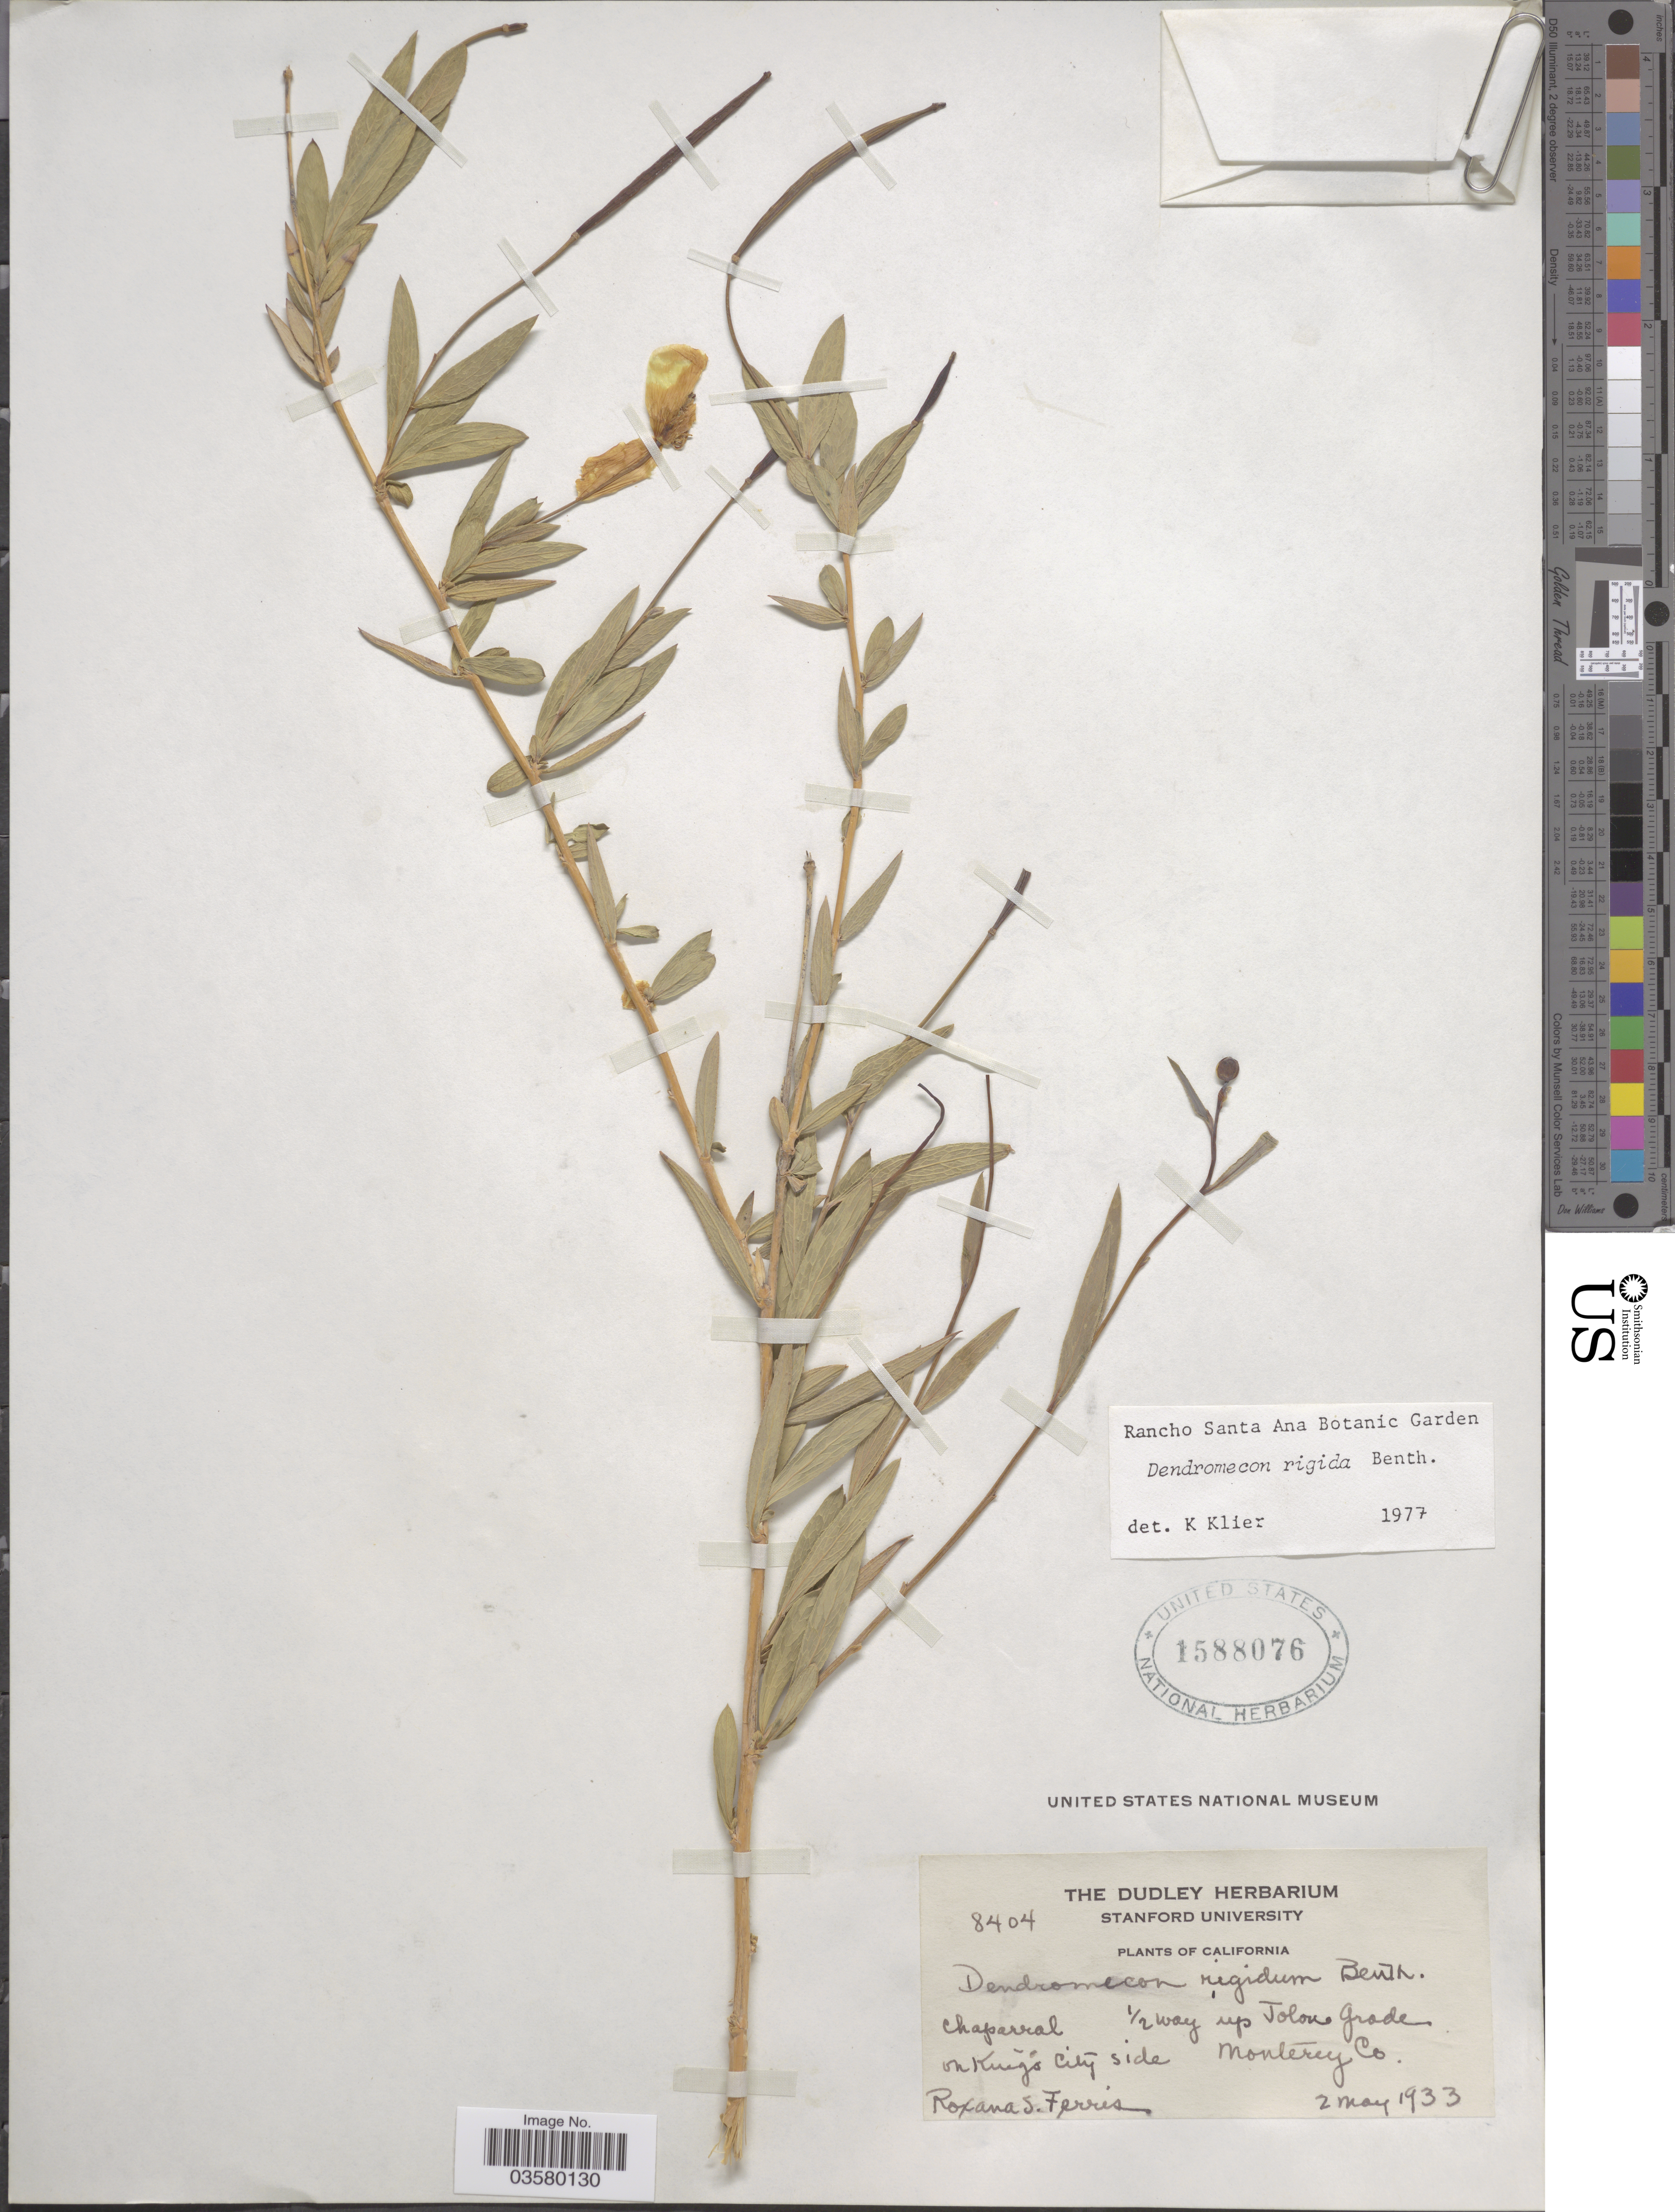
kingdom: Plantae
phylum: Tracheophyta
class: Magnoliopsida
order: Ranunculales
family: Papaveraceae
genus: Dendromecon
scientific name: Dendromecon rigida subsp. rigida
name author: Benth.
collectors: R. S. Ferris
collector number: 8404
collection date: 1933-05-02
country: United States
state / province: California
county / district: Monterey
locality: Chaparral, ½ way up Jolon Grade on King's City side, Monterey Co.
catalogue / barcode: US 1588076